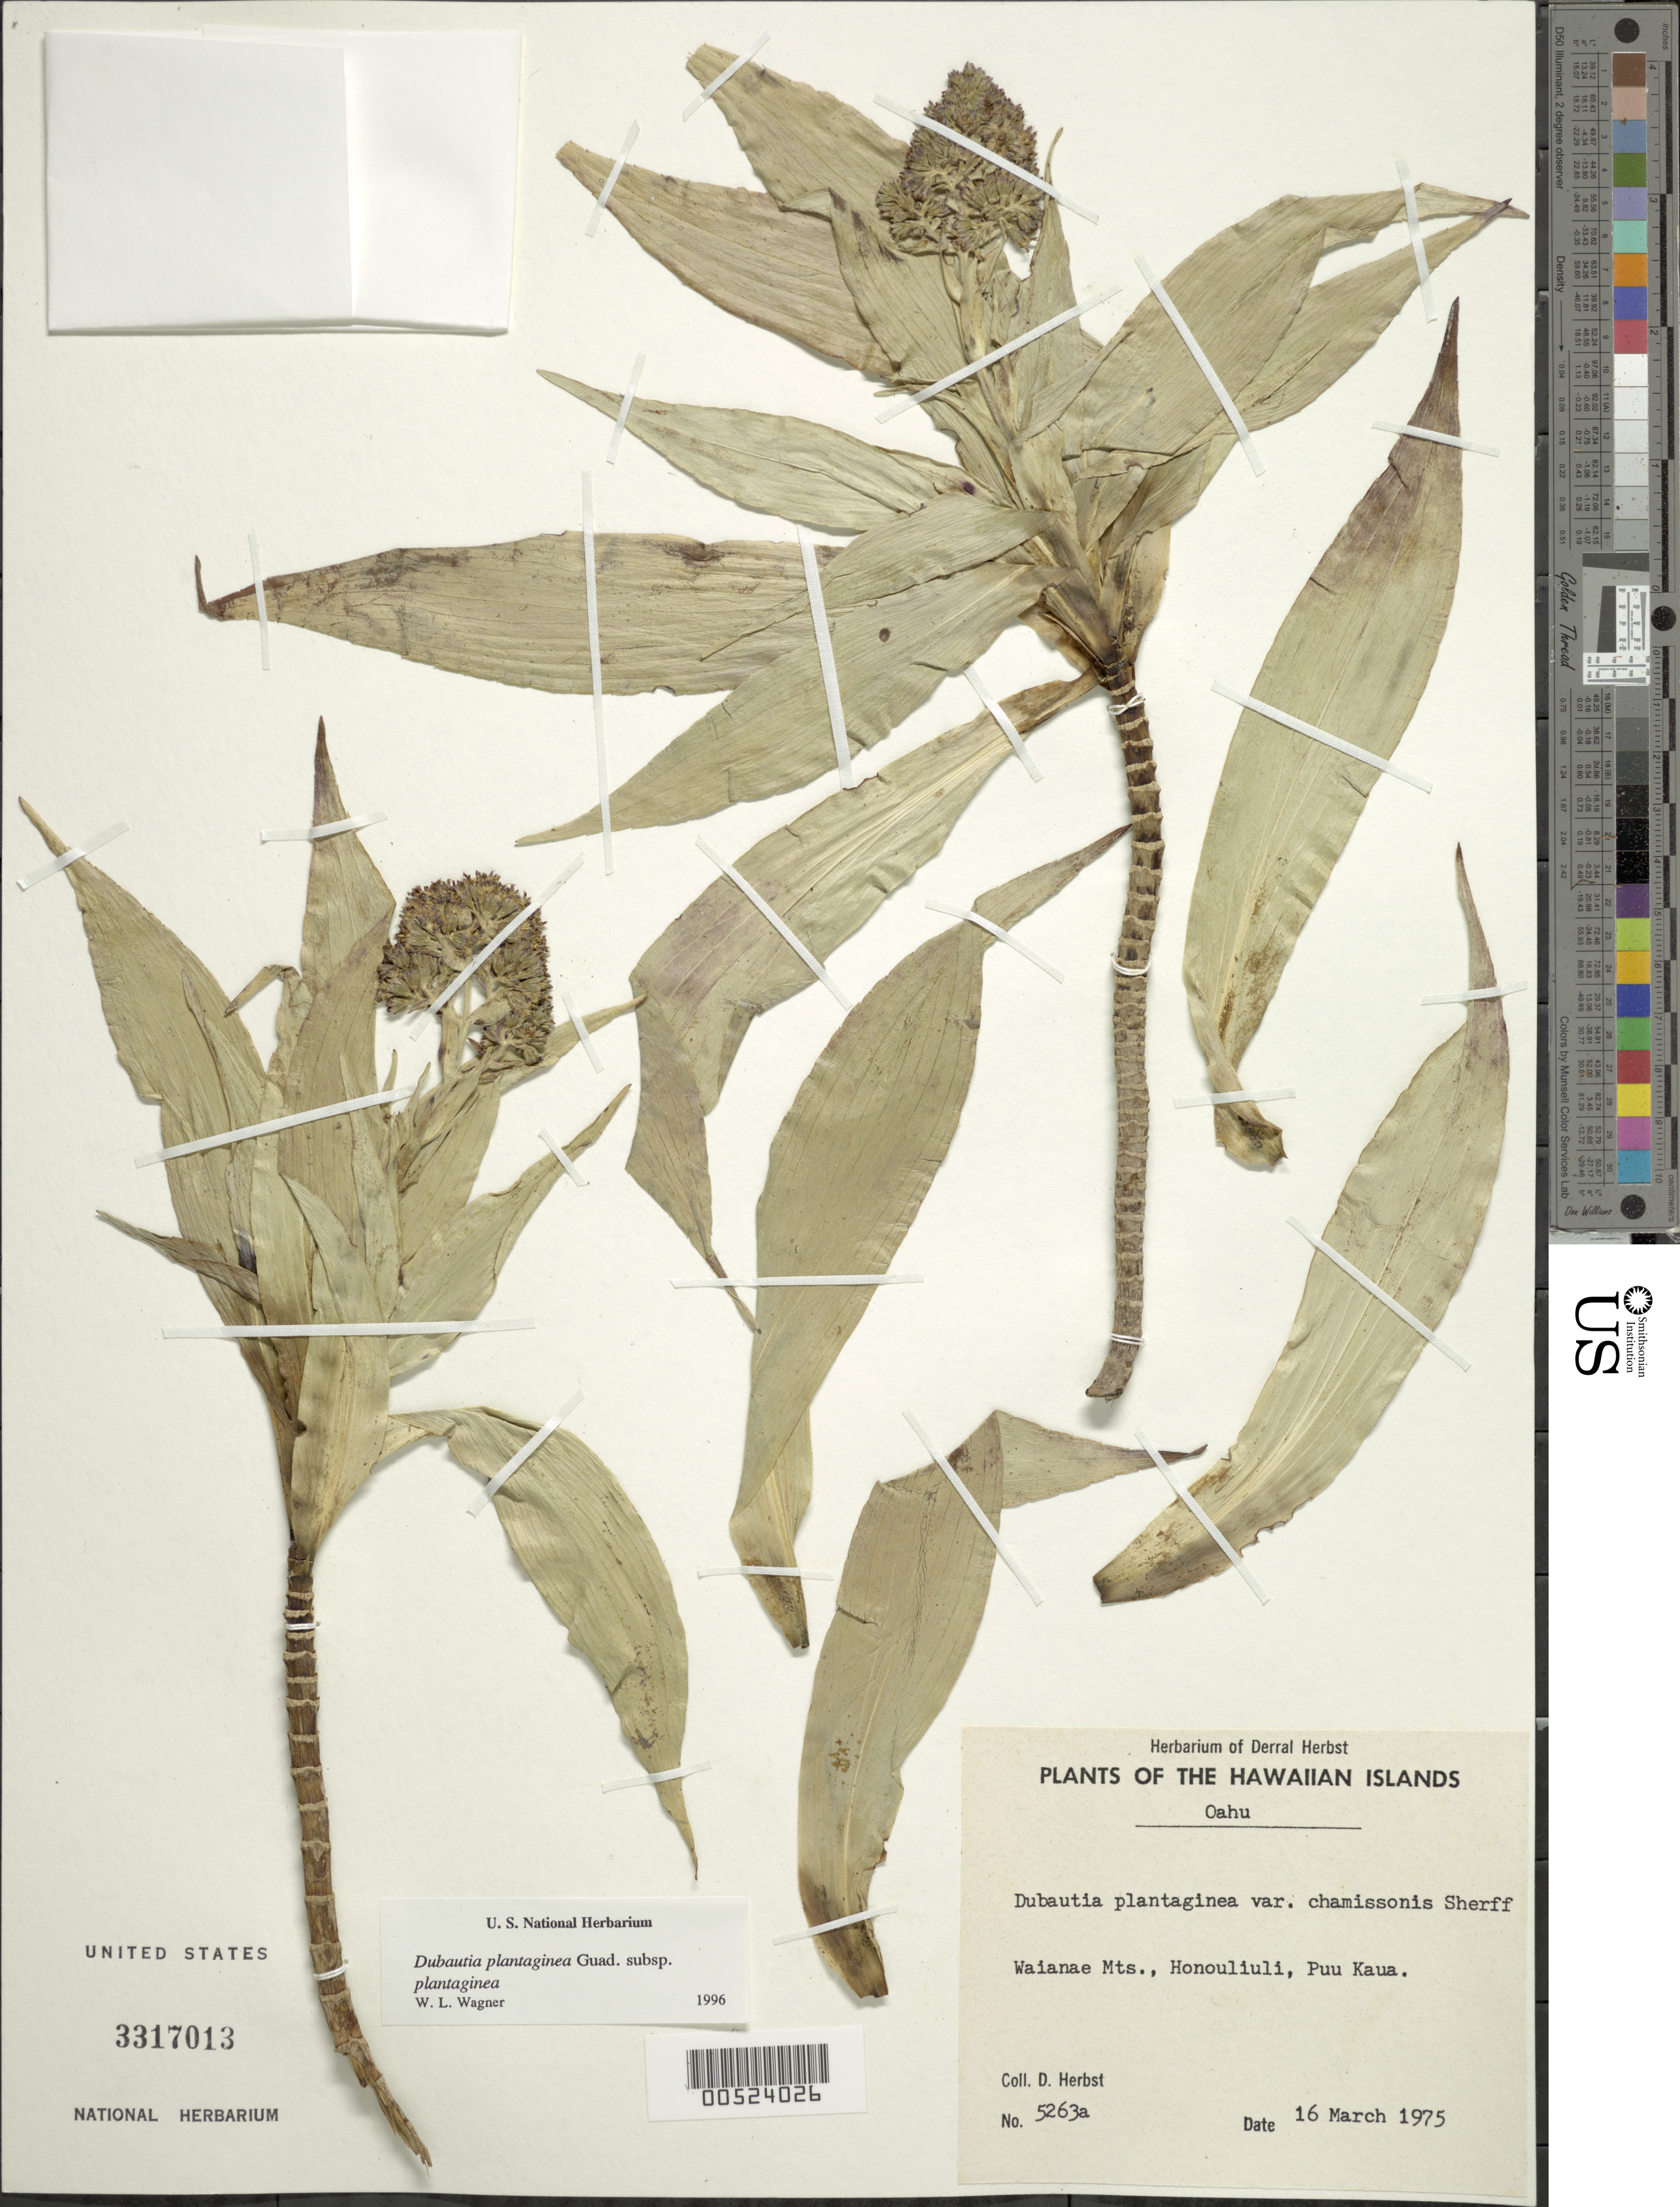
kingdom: Plantae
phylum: Tracheophyta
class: Magnoliopsida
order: Asterales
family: Asteraceae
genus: Dubautia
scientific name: Dubautia plantaginea subsp. plantaginea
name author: Gaudich.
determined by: Wagner, W. L., (BOT), Smithsonian Institution - National Museum of Natural History (UNITED STATES)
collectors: D. R. Herbst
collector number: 5263a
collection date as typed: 16 Mar 1975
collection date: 1975-03-16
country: United States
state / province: Hawaii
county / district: Honolulu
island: Oahu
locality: Waianae Mts, Honouliuli, Puu Kaua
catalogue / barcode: US 3317013